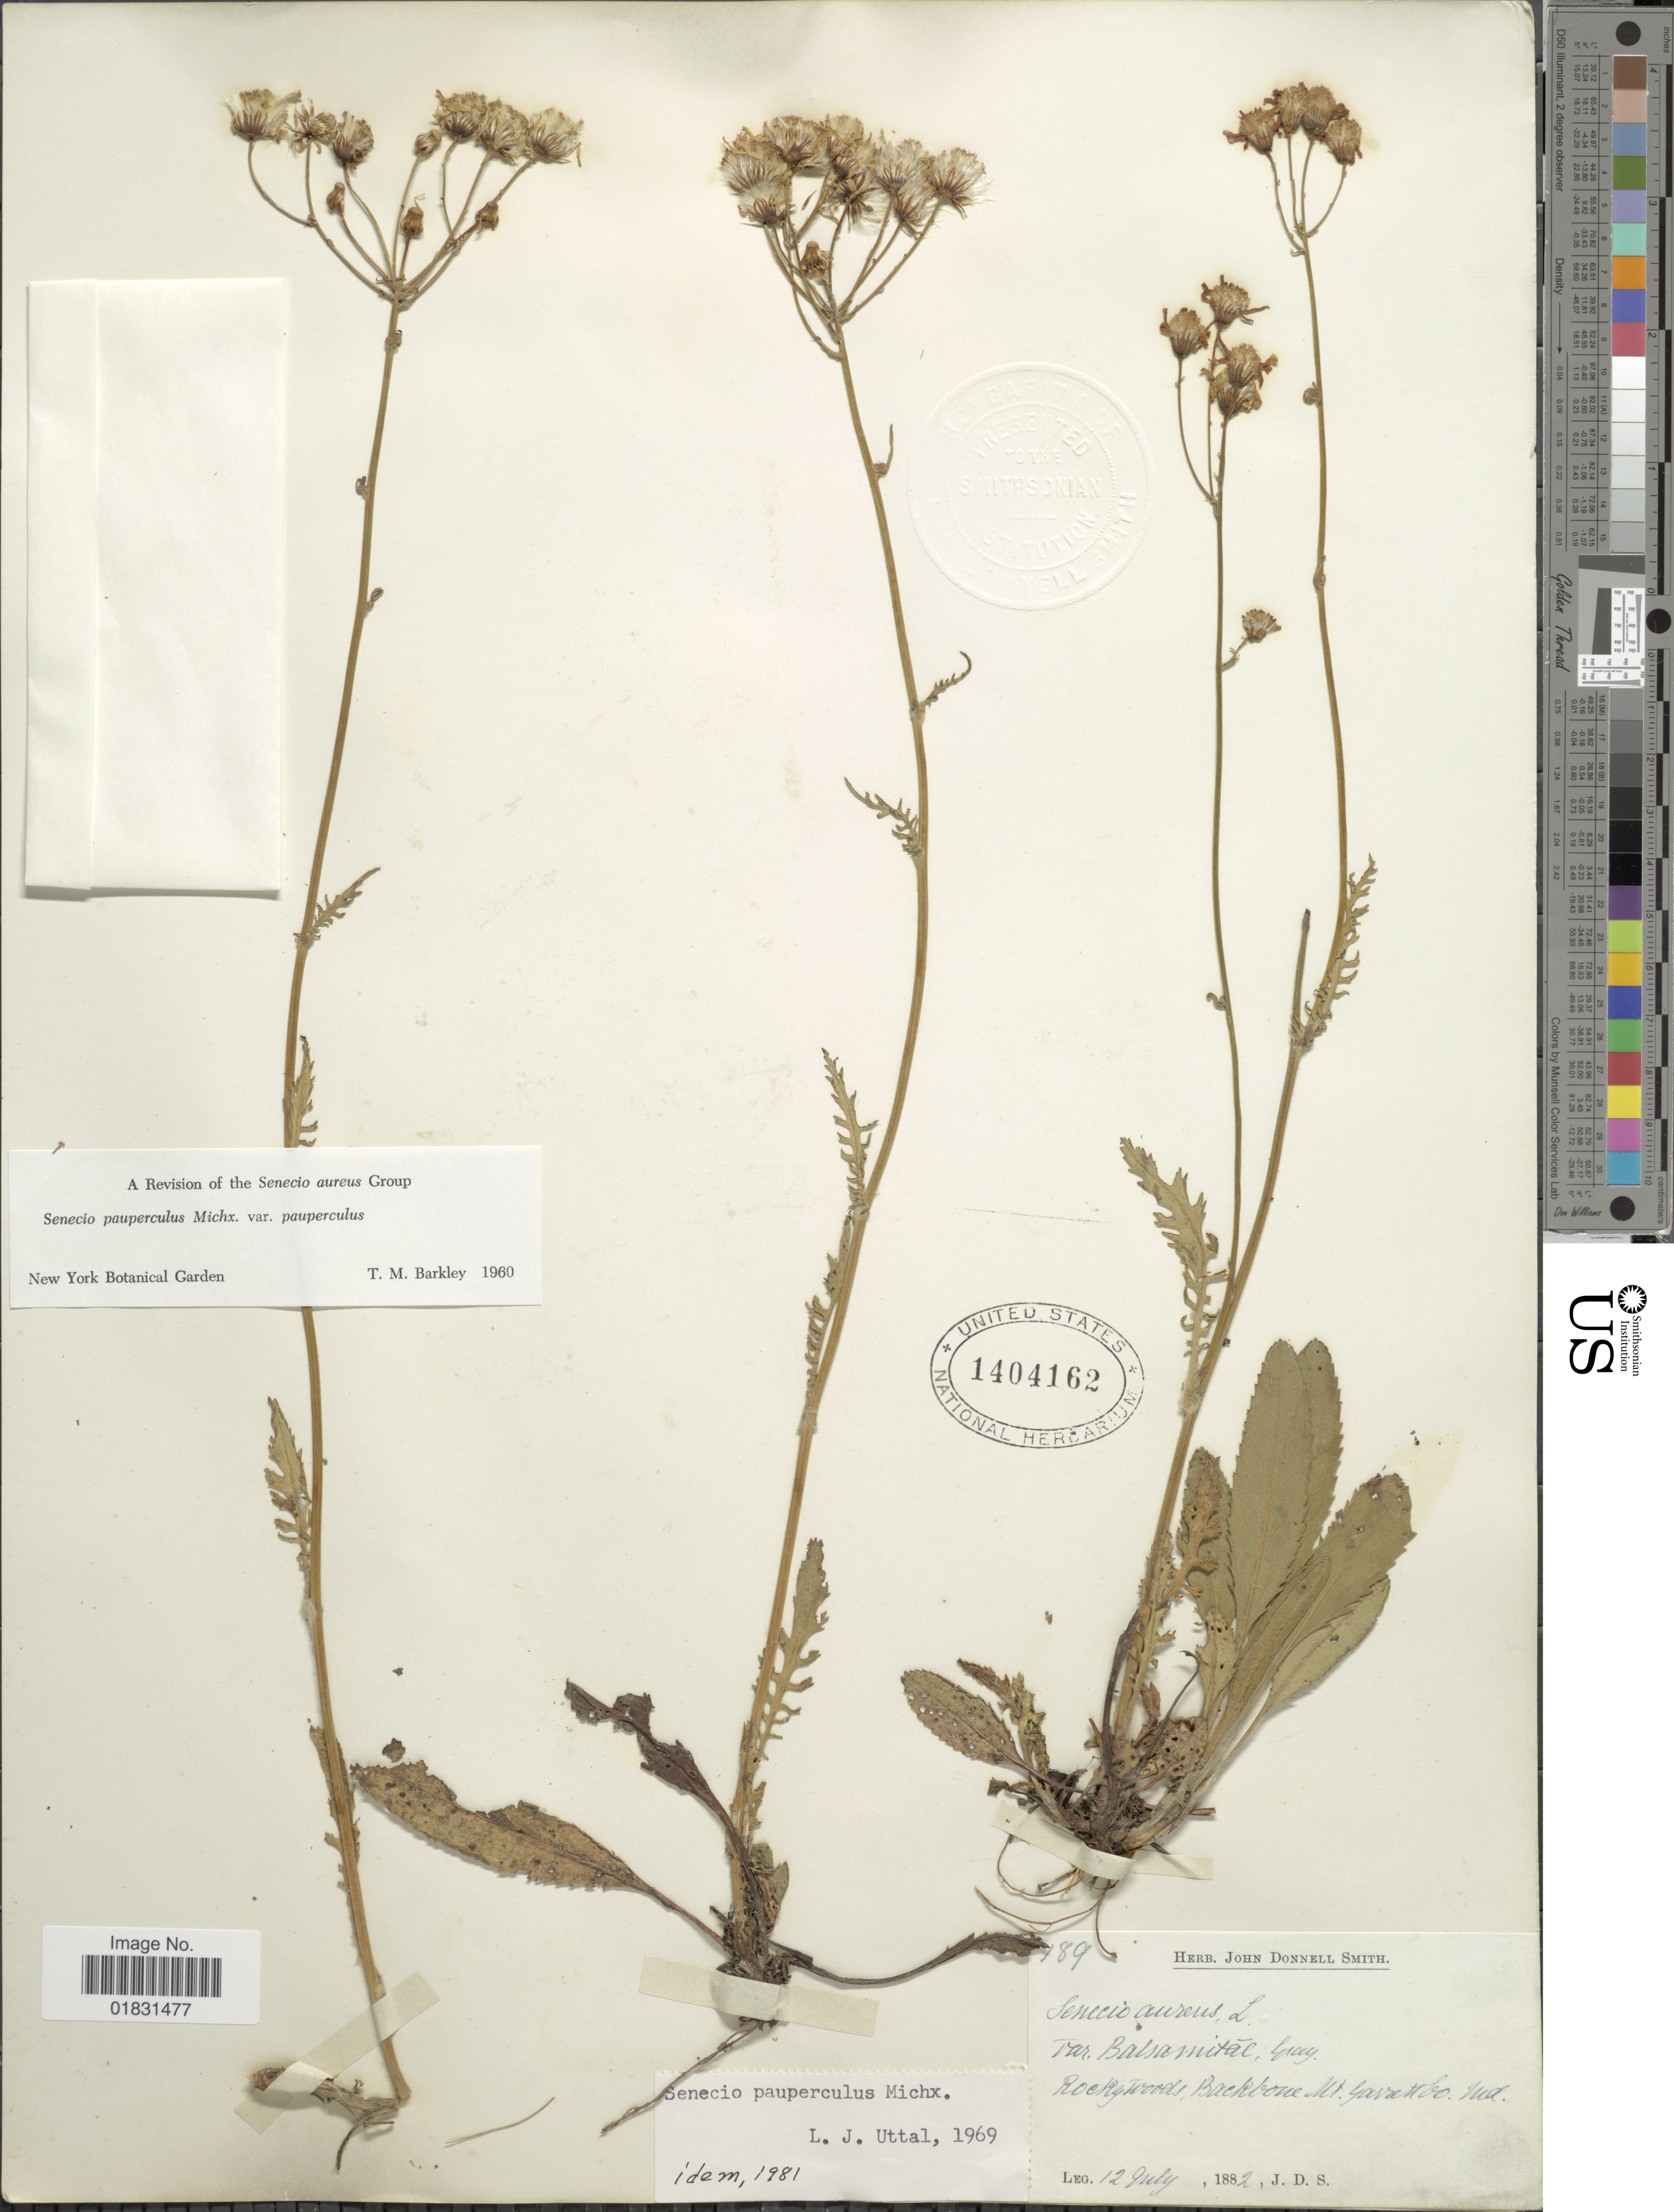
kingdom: Plantae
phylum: Tracheophyta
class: Magnoliopsida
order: Asterales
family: Asteraceae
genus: Packera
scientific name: Packera paupercula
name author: (Michx.) Á. Löve & D. Löve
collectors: J. Donnell Smith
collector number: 189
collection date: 1882-07-12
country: United States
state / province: Maryland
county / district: Garrett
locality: Rocky woods, Backbone mt Gavett Co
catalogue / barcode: US 1404162